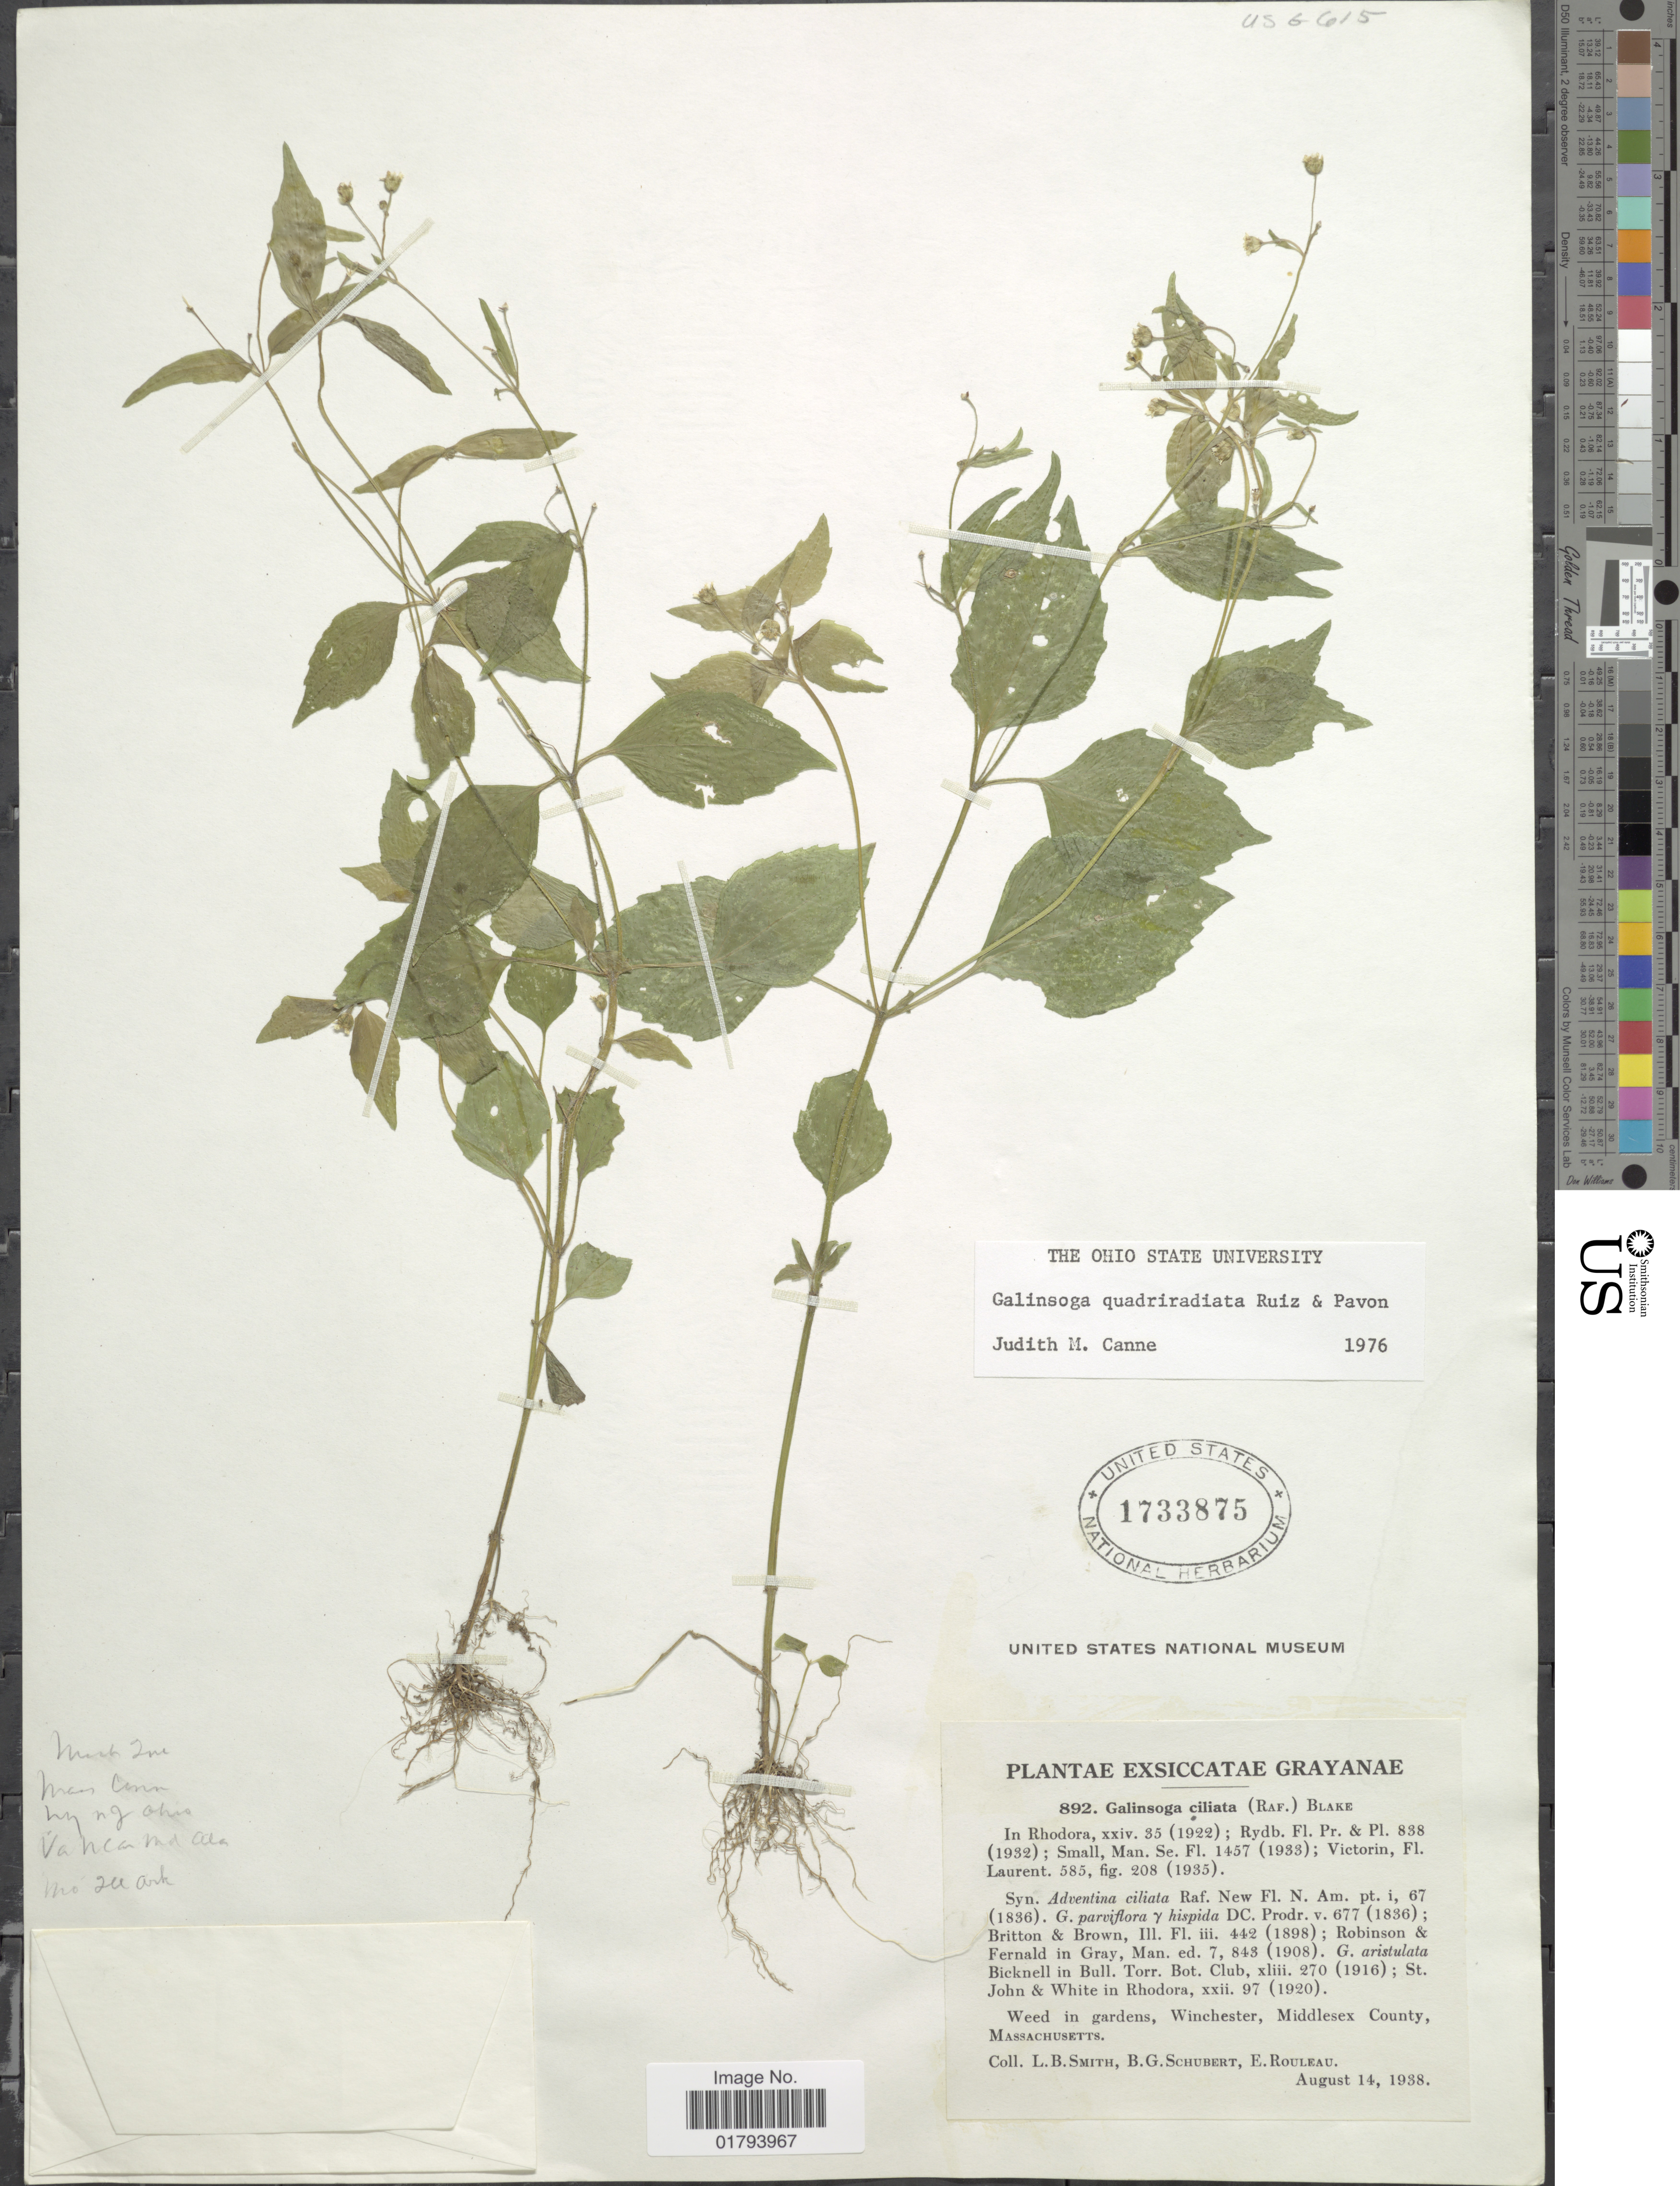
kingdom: Plantae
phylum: Tracheophyta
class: Magnoliopsida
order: Asterales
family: Asteraceae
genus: Galinsoga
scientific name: Galinsoga quadriradiata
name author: Ruiz & Pav.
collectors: L. Smith, B. Schubert & E. Rouleau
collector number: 892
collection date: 1938-08-14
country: United States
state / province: Massachusetts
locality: Winchester, middlesex County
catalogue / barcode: US 1733875